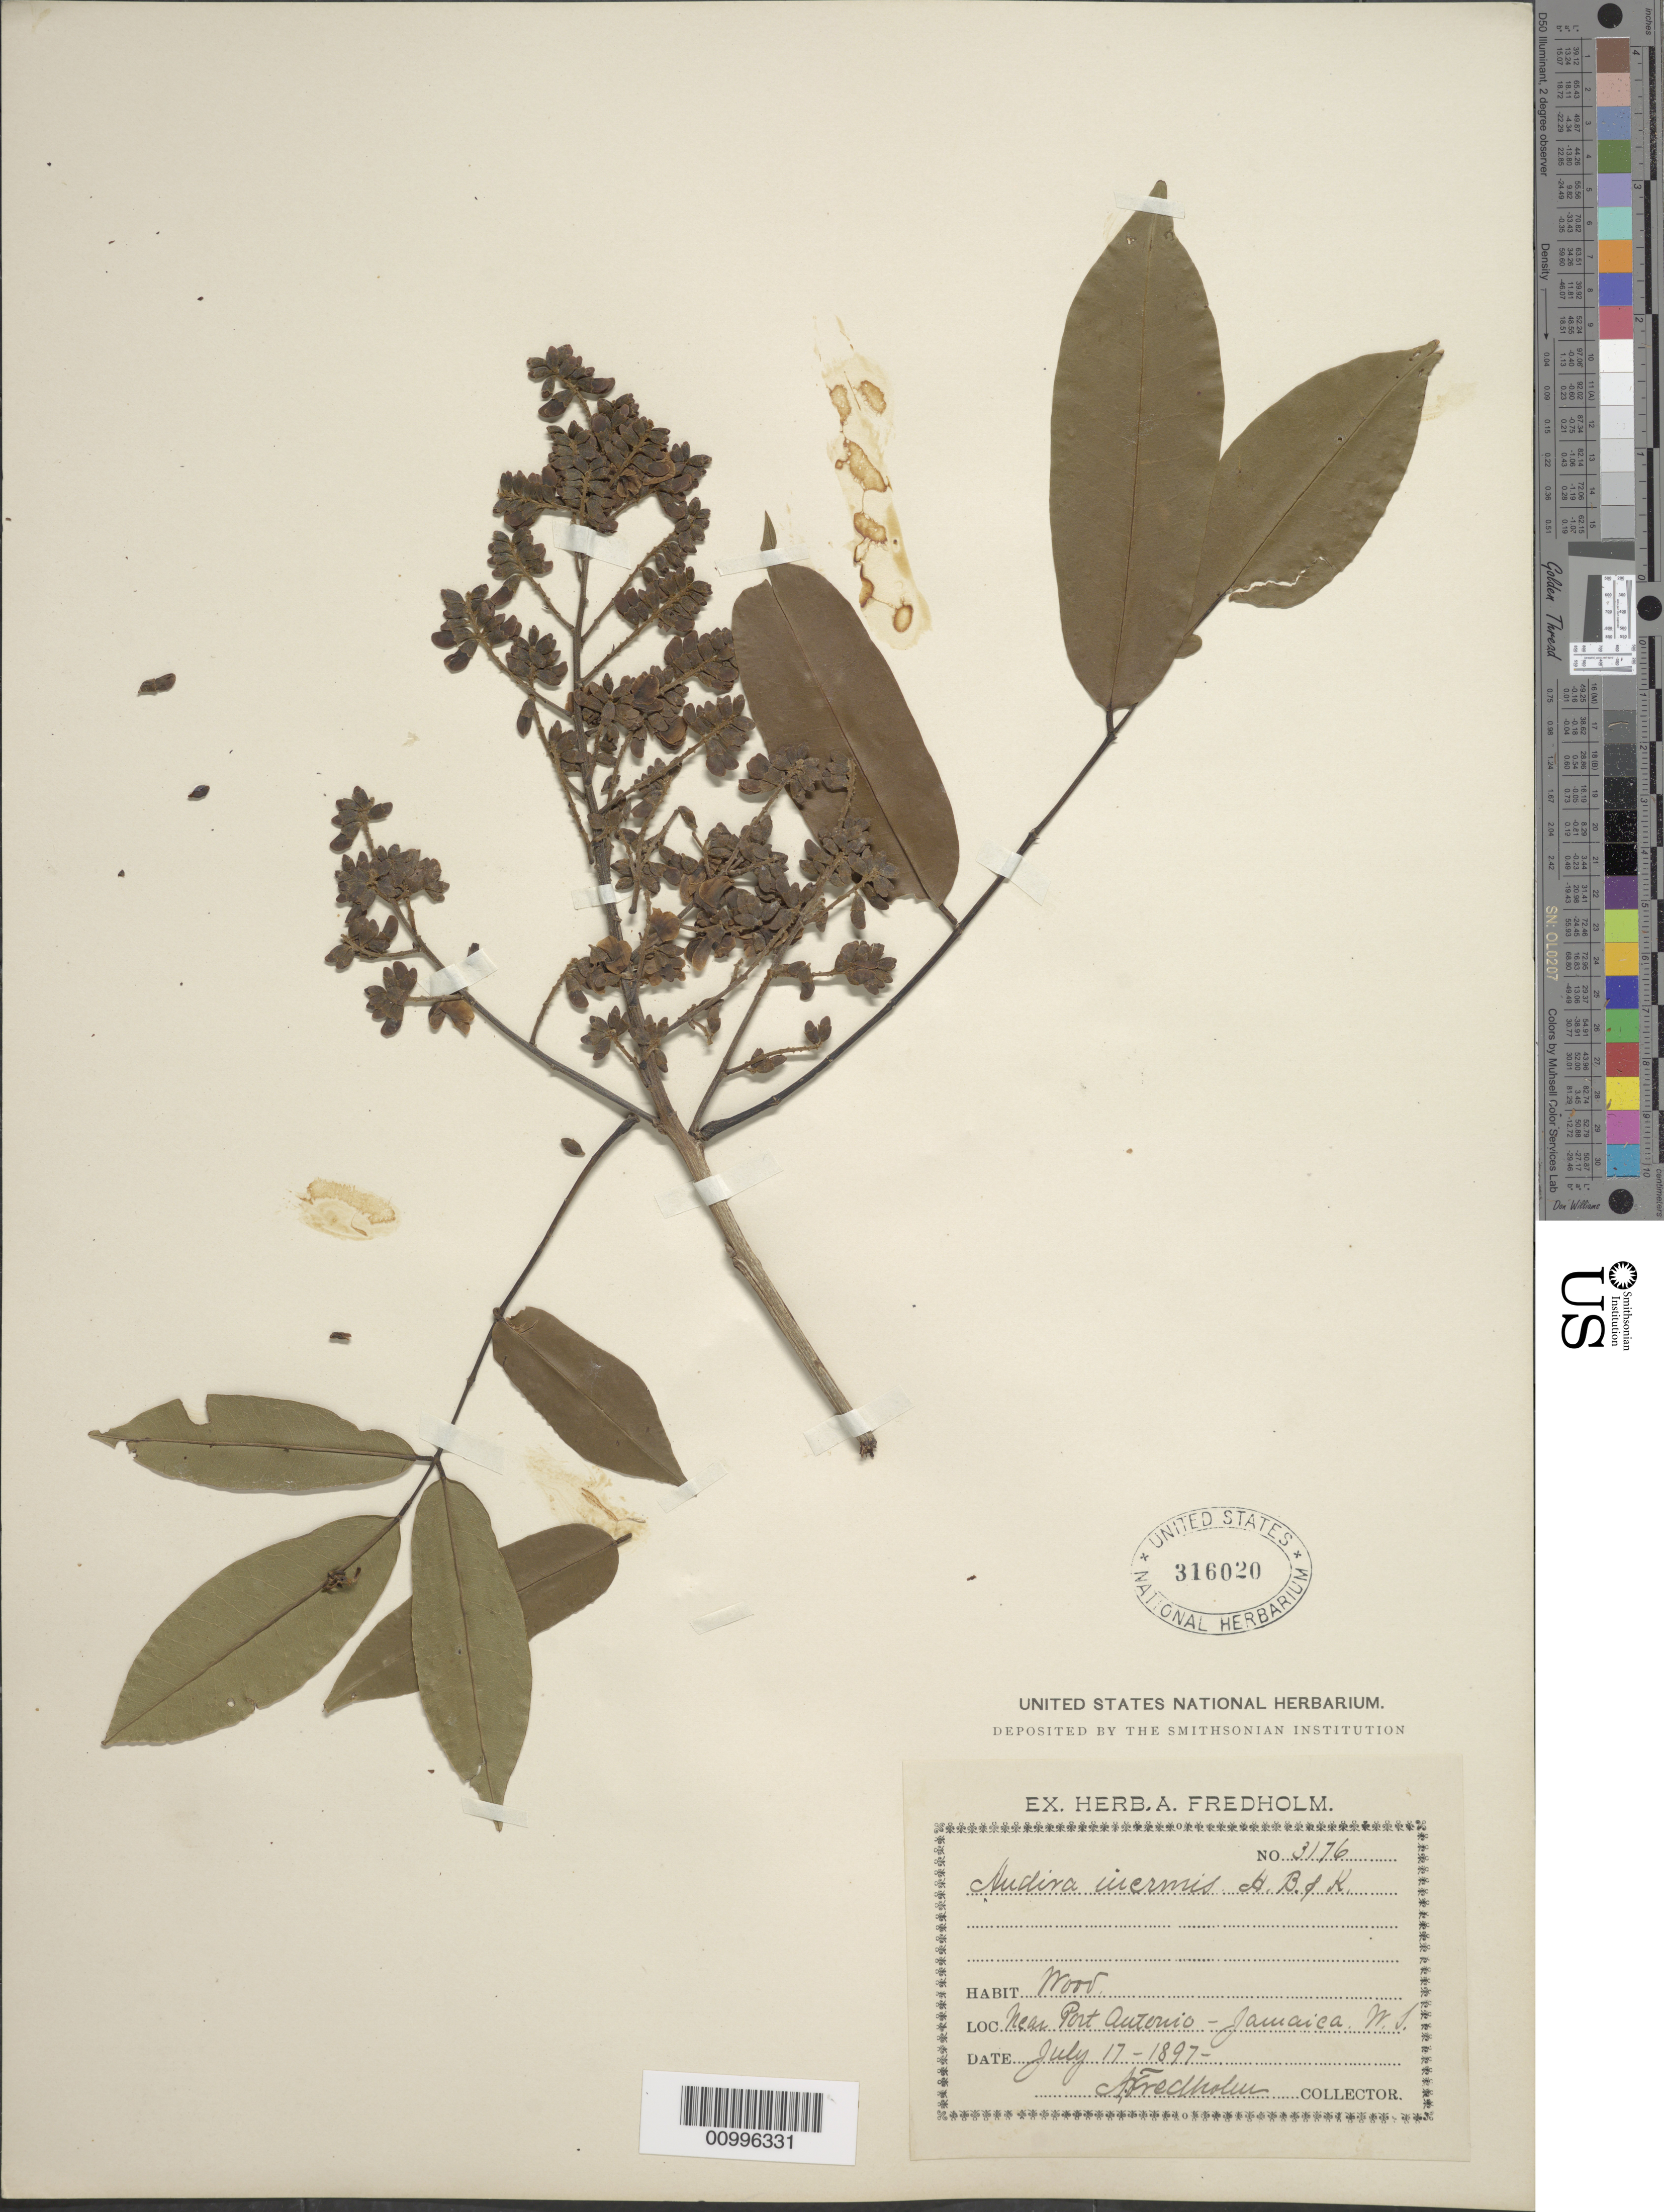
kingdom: Plantae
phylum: Tracheophyta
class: Magnoliopsida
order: Fabales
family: Fabaceae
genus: Andira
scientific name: Andira inermis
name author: (W. Wright) Kunth ex DC.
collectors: A. Fredholm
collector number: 3176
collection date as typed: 17 Jul 1897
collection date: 1897-07-17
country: Jamaica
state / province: Portland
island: Jamaica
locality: Port Antario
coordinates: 0 N, 0 E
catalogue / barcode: US 316020